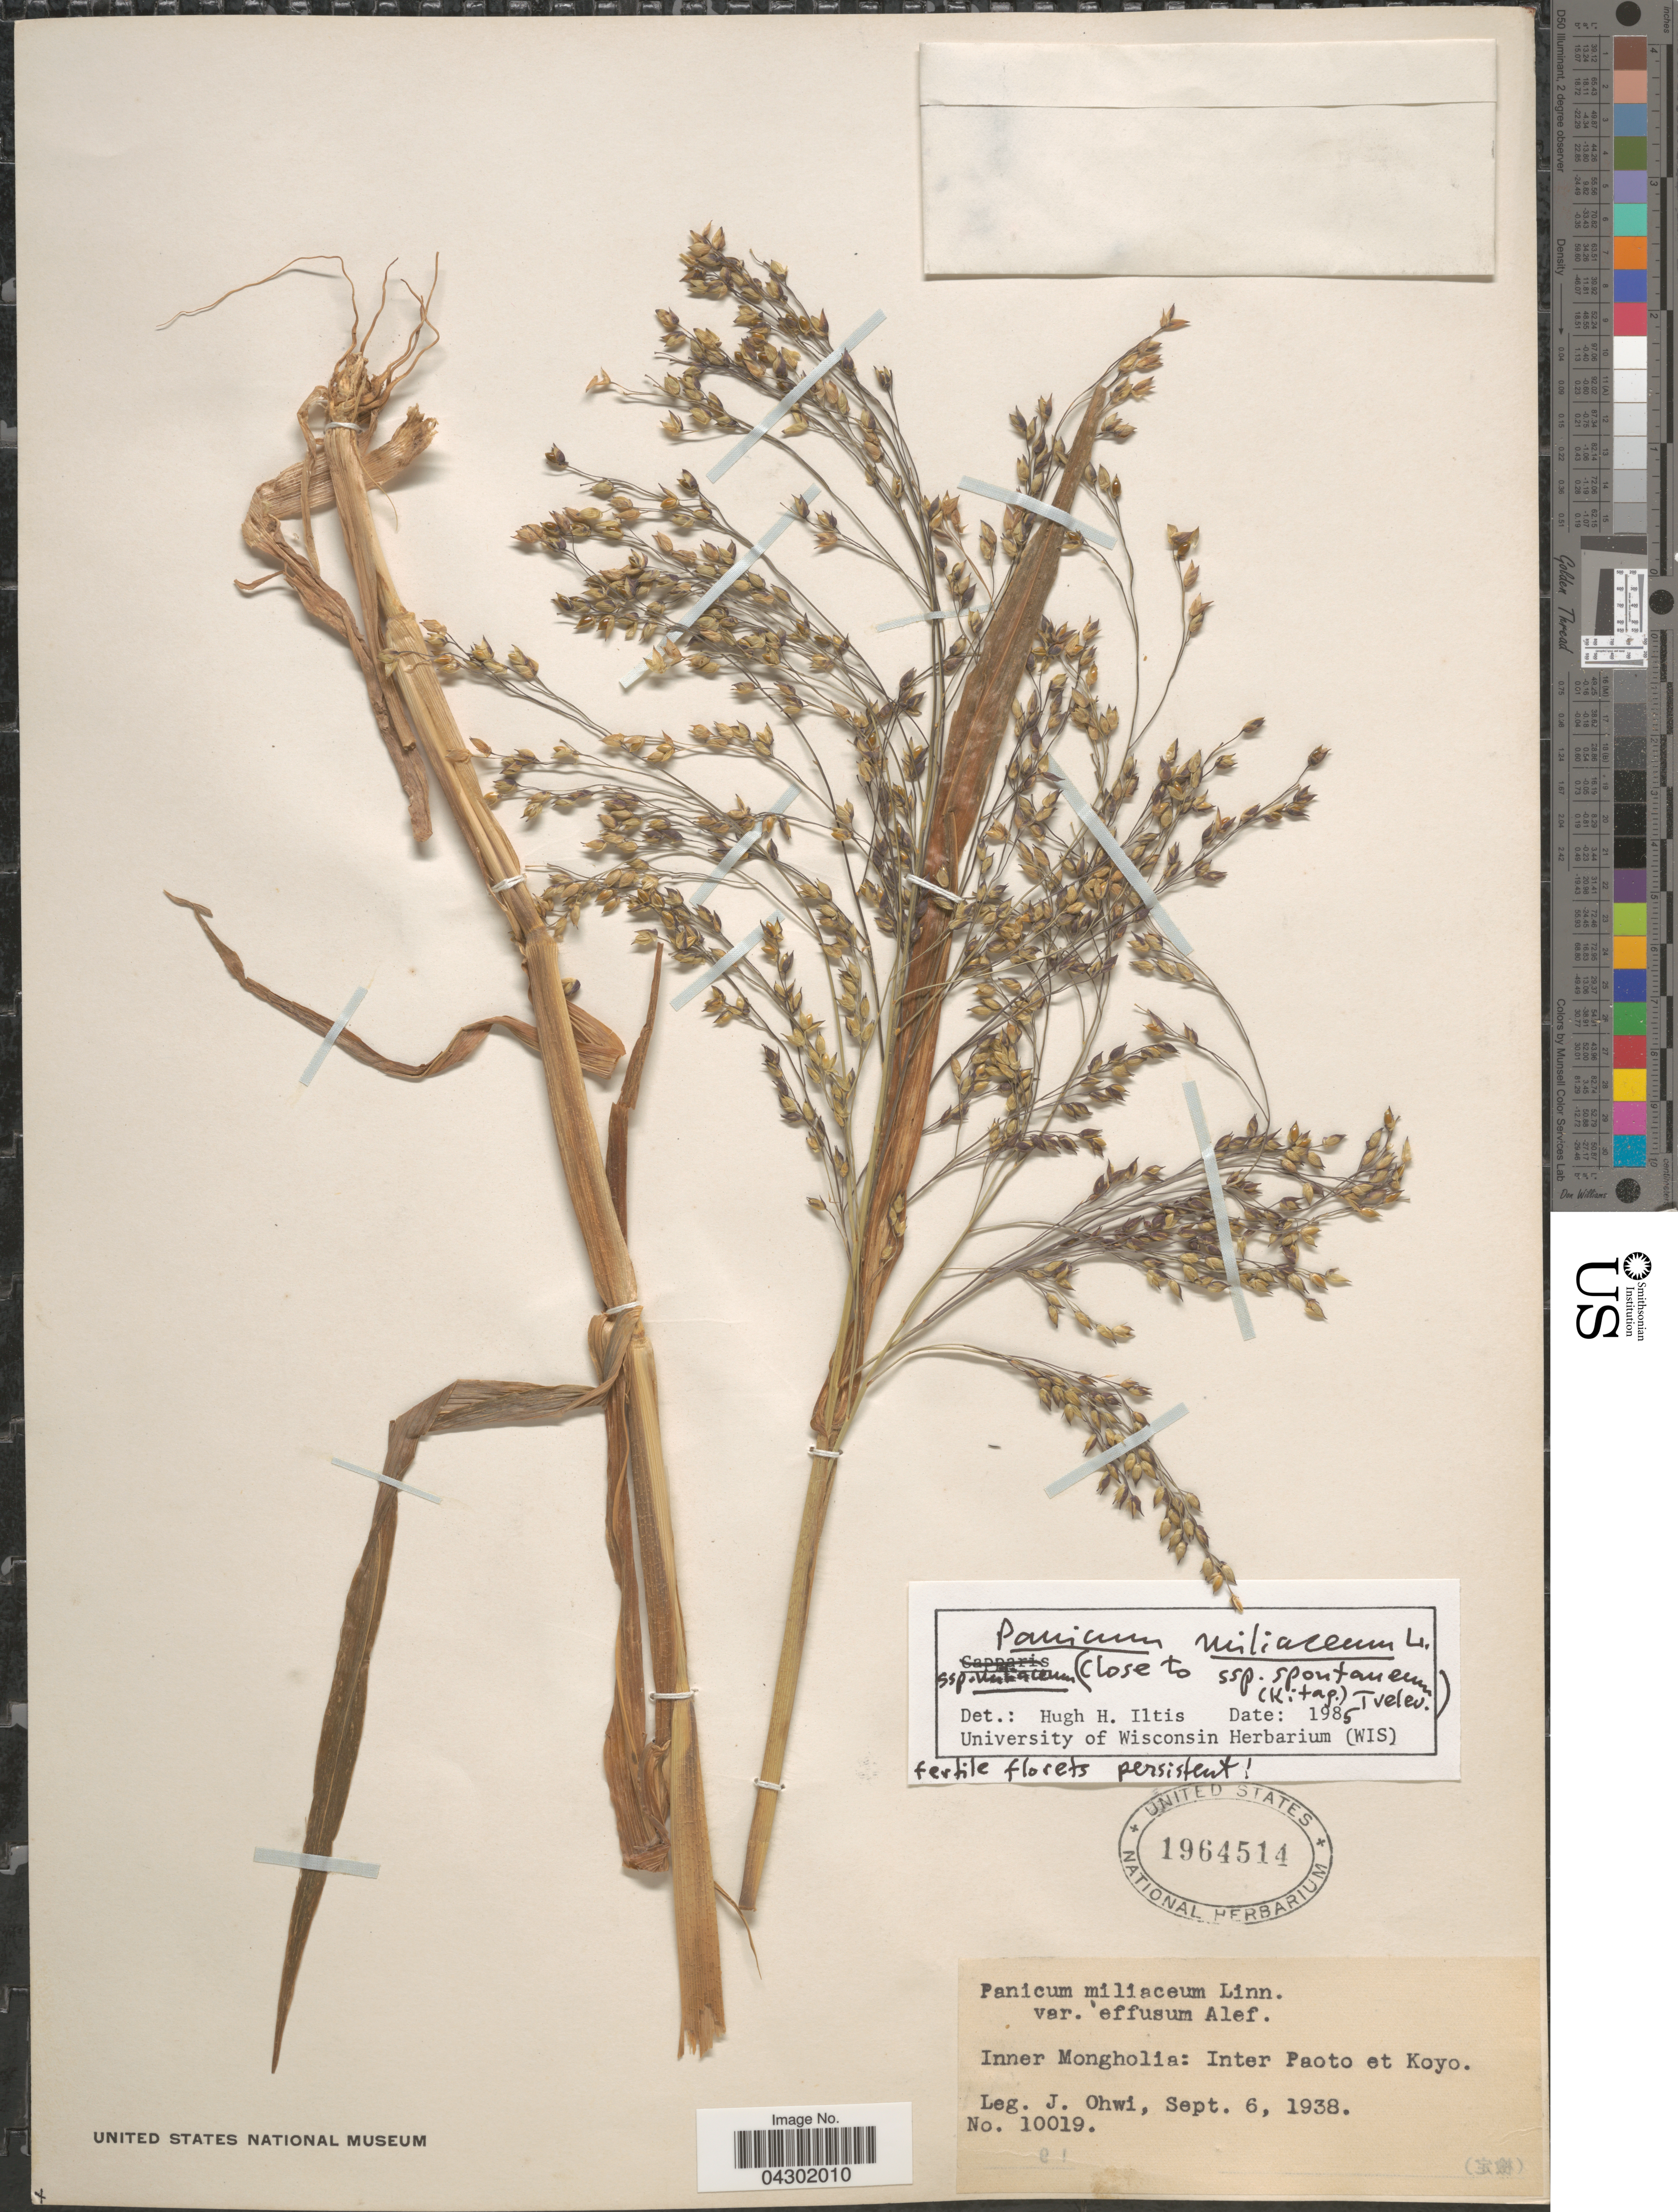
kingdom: Plantae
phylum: Tracheophyta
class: Liliopsida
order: Poales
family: Poaceae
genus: Panicum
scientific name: Panicum miliaceum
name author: L.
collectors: J. Ohwi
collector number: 10019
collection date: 1938-09-06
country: China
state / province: Nei Monggol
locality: Inner Mongholia: Inter Paoto et Koyo.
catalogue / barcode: US 1964514